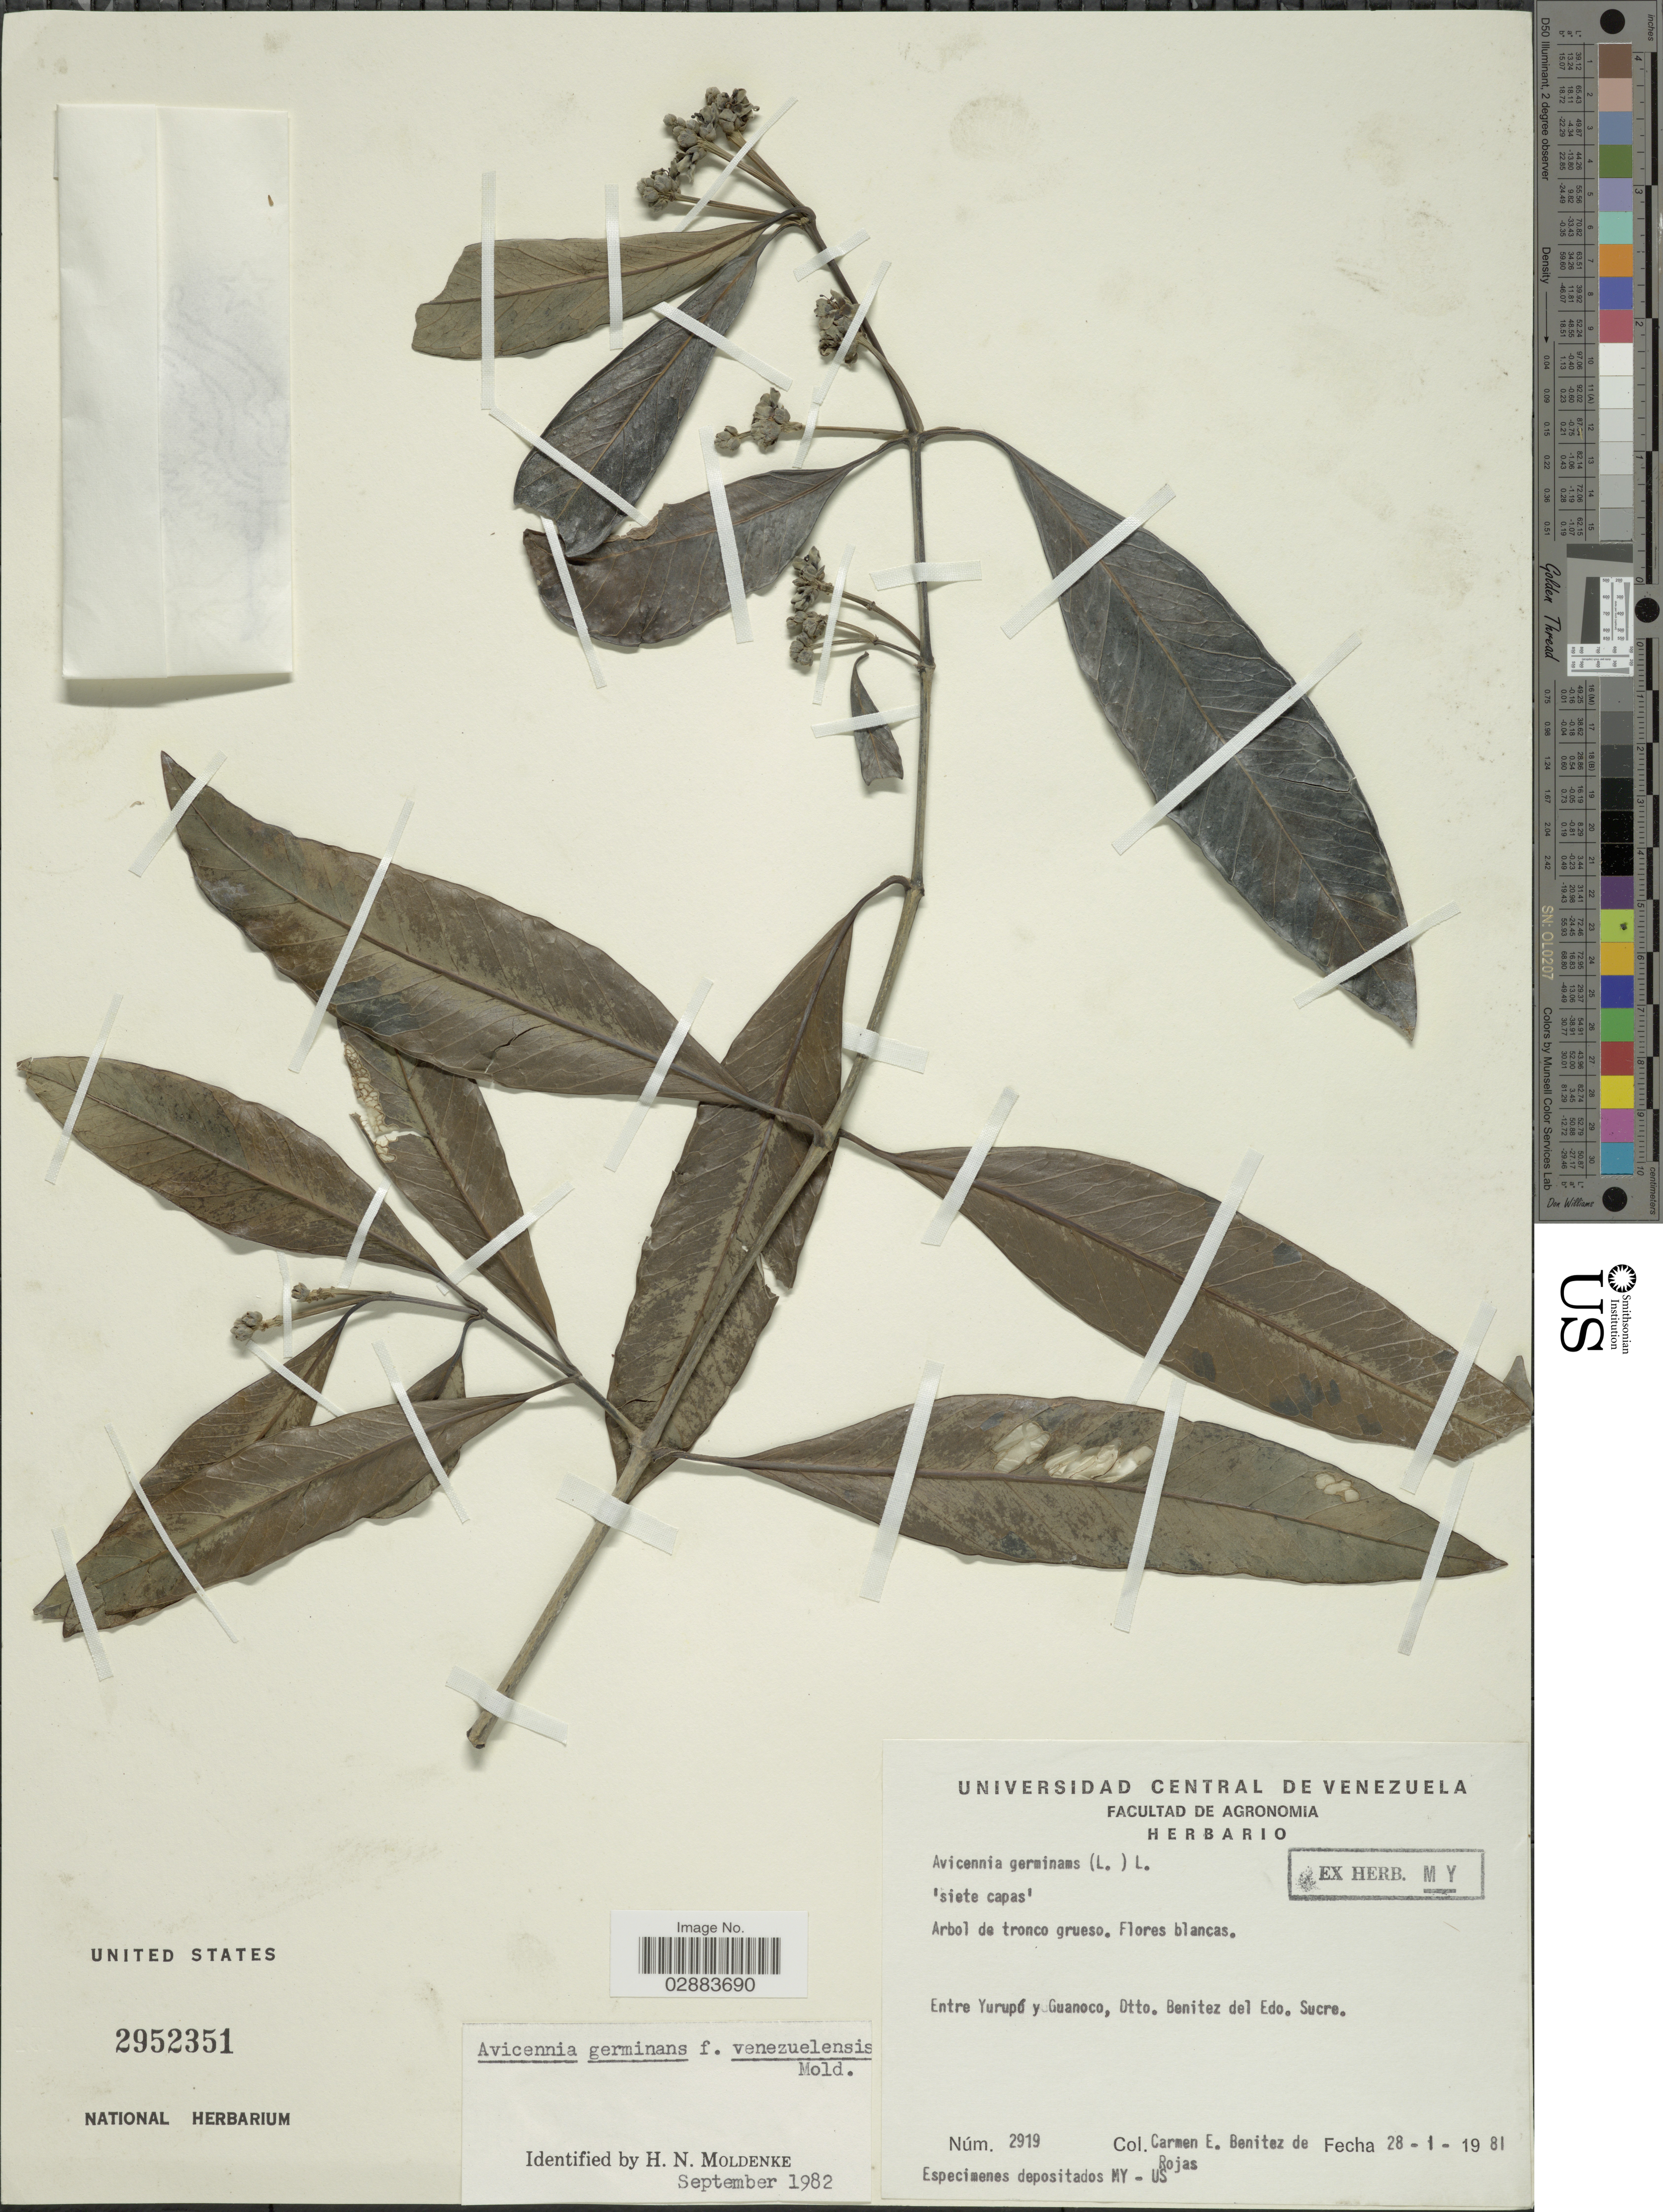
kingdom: Plantae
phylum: Tracheophyta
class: Magnoliopsida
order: Lamiales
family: Acanthaceae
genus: Avicennia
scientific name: Avicennia germinans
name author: (L.) L.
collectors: C. E. Benítez de Rojas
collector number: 2919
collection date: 1981-01-28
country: Venezuela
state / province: Sucre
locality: Entre Yurupú y Guanoco, Dtto. Benitez del Edo. Sucre.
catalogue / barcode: US 2952351